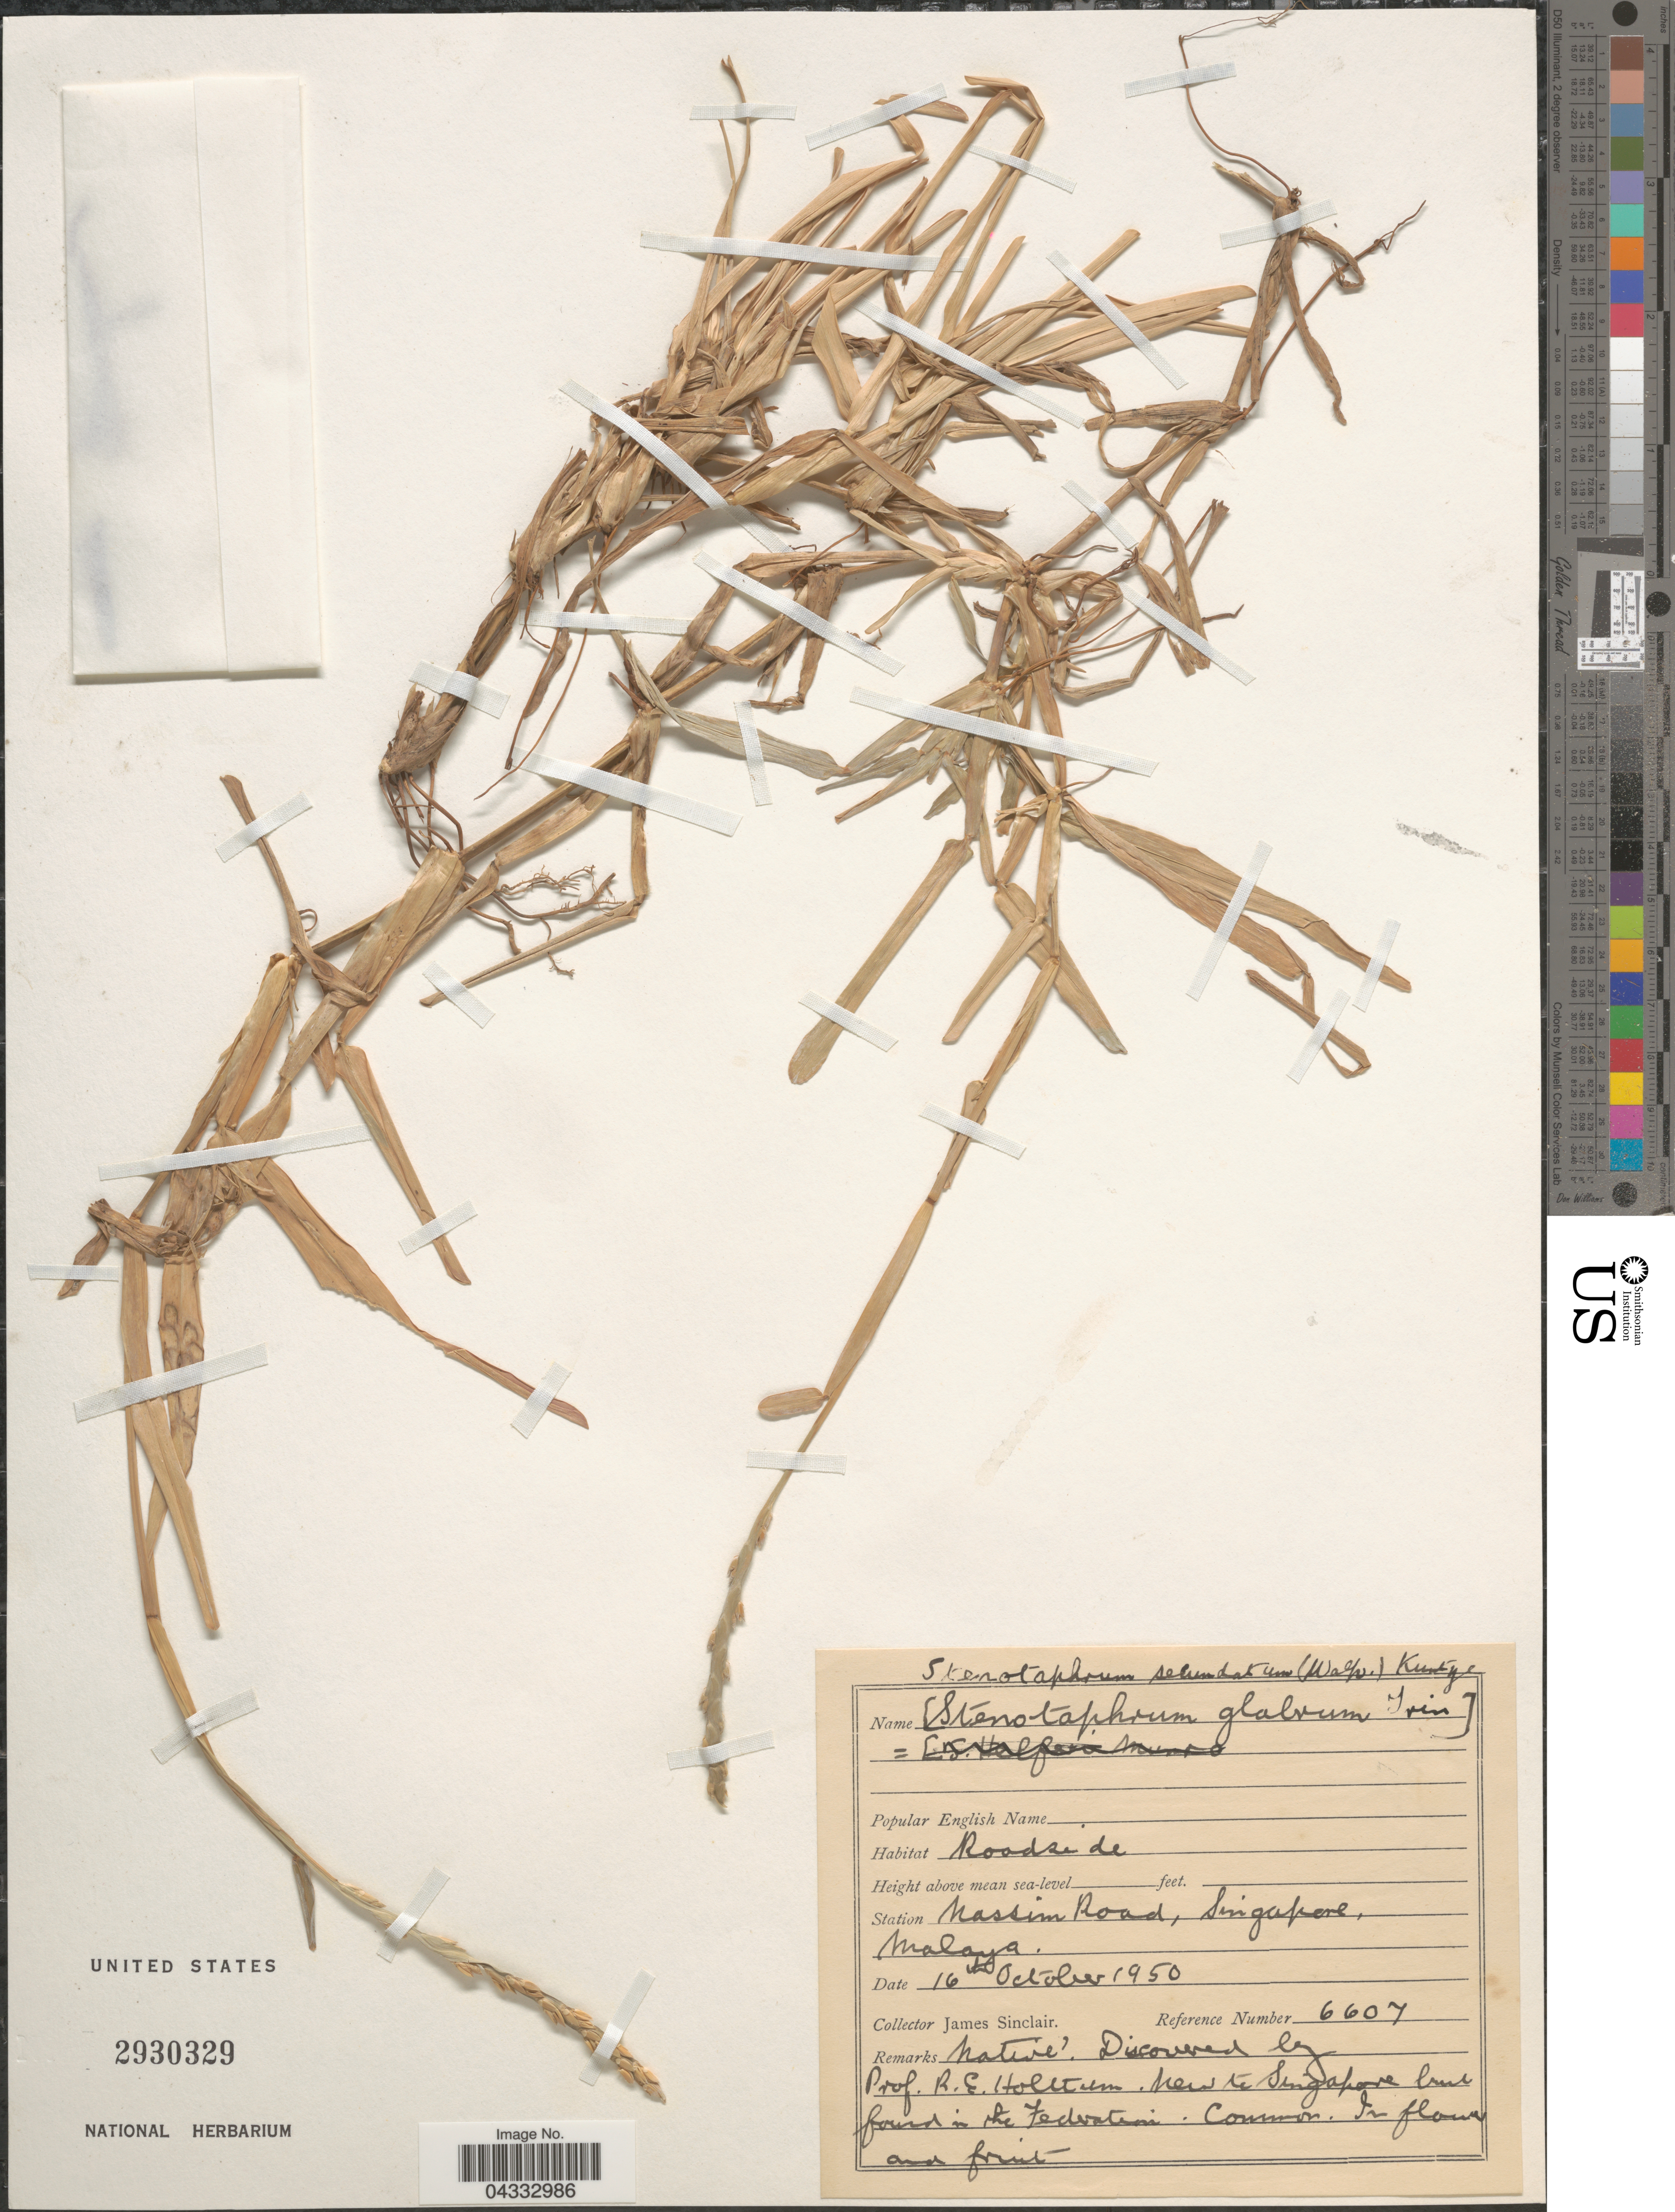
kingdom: Plantae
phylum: Tracheophyta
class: Liliopsida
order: Poales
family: Poaceae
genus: Stenotaphrum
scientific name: Stenotaphrum secundatum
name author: (Walter) Kuntze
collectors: J. Sinclair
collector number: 6607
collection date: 1950-10-16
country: Singapore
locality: Station Nassim Road, Malaya.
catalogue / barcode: US 2930329